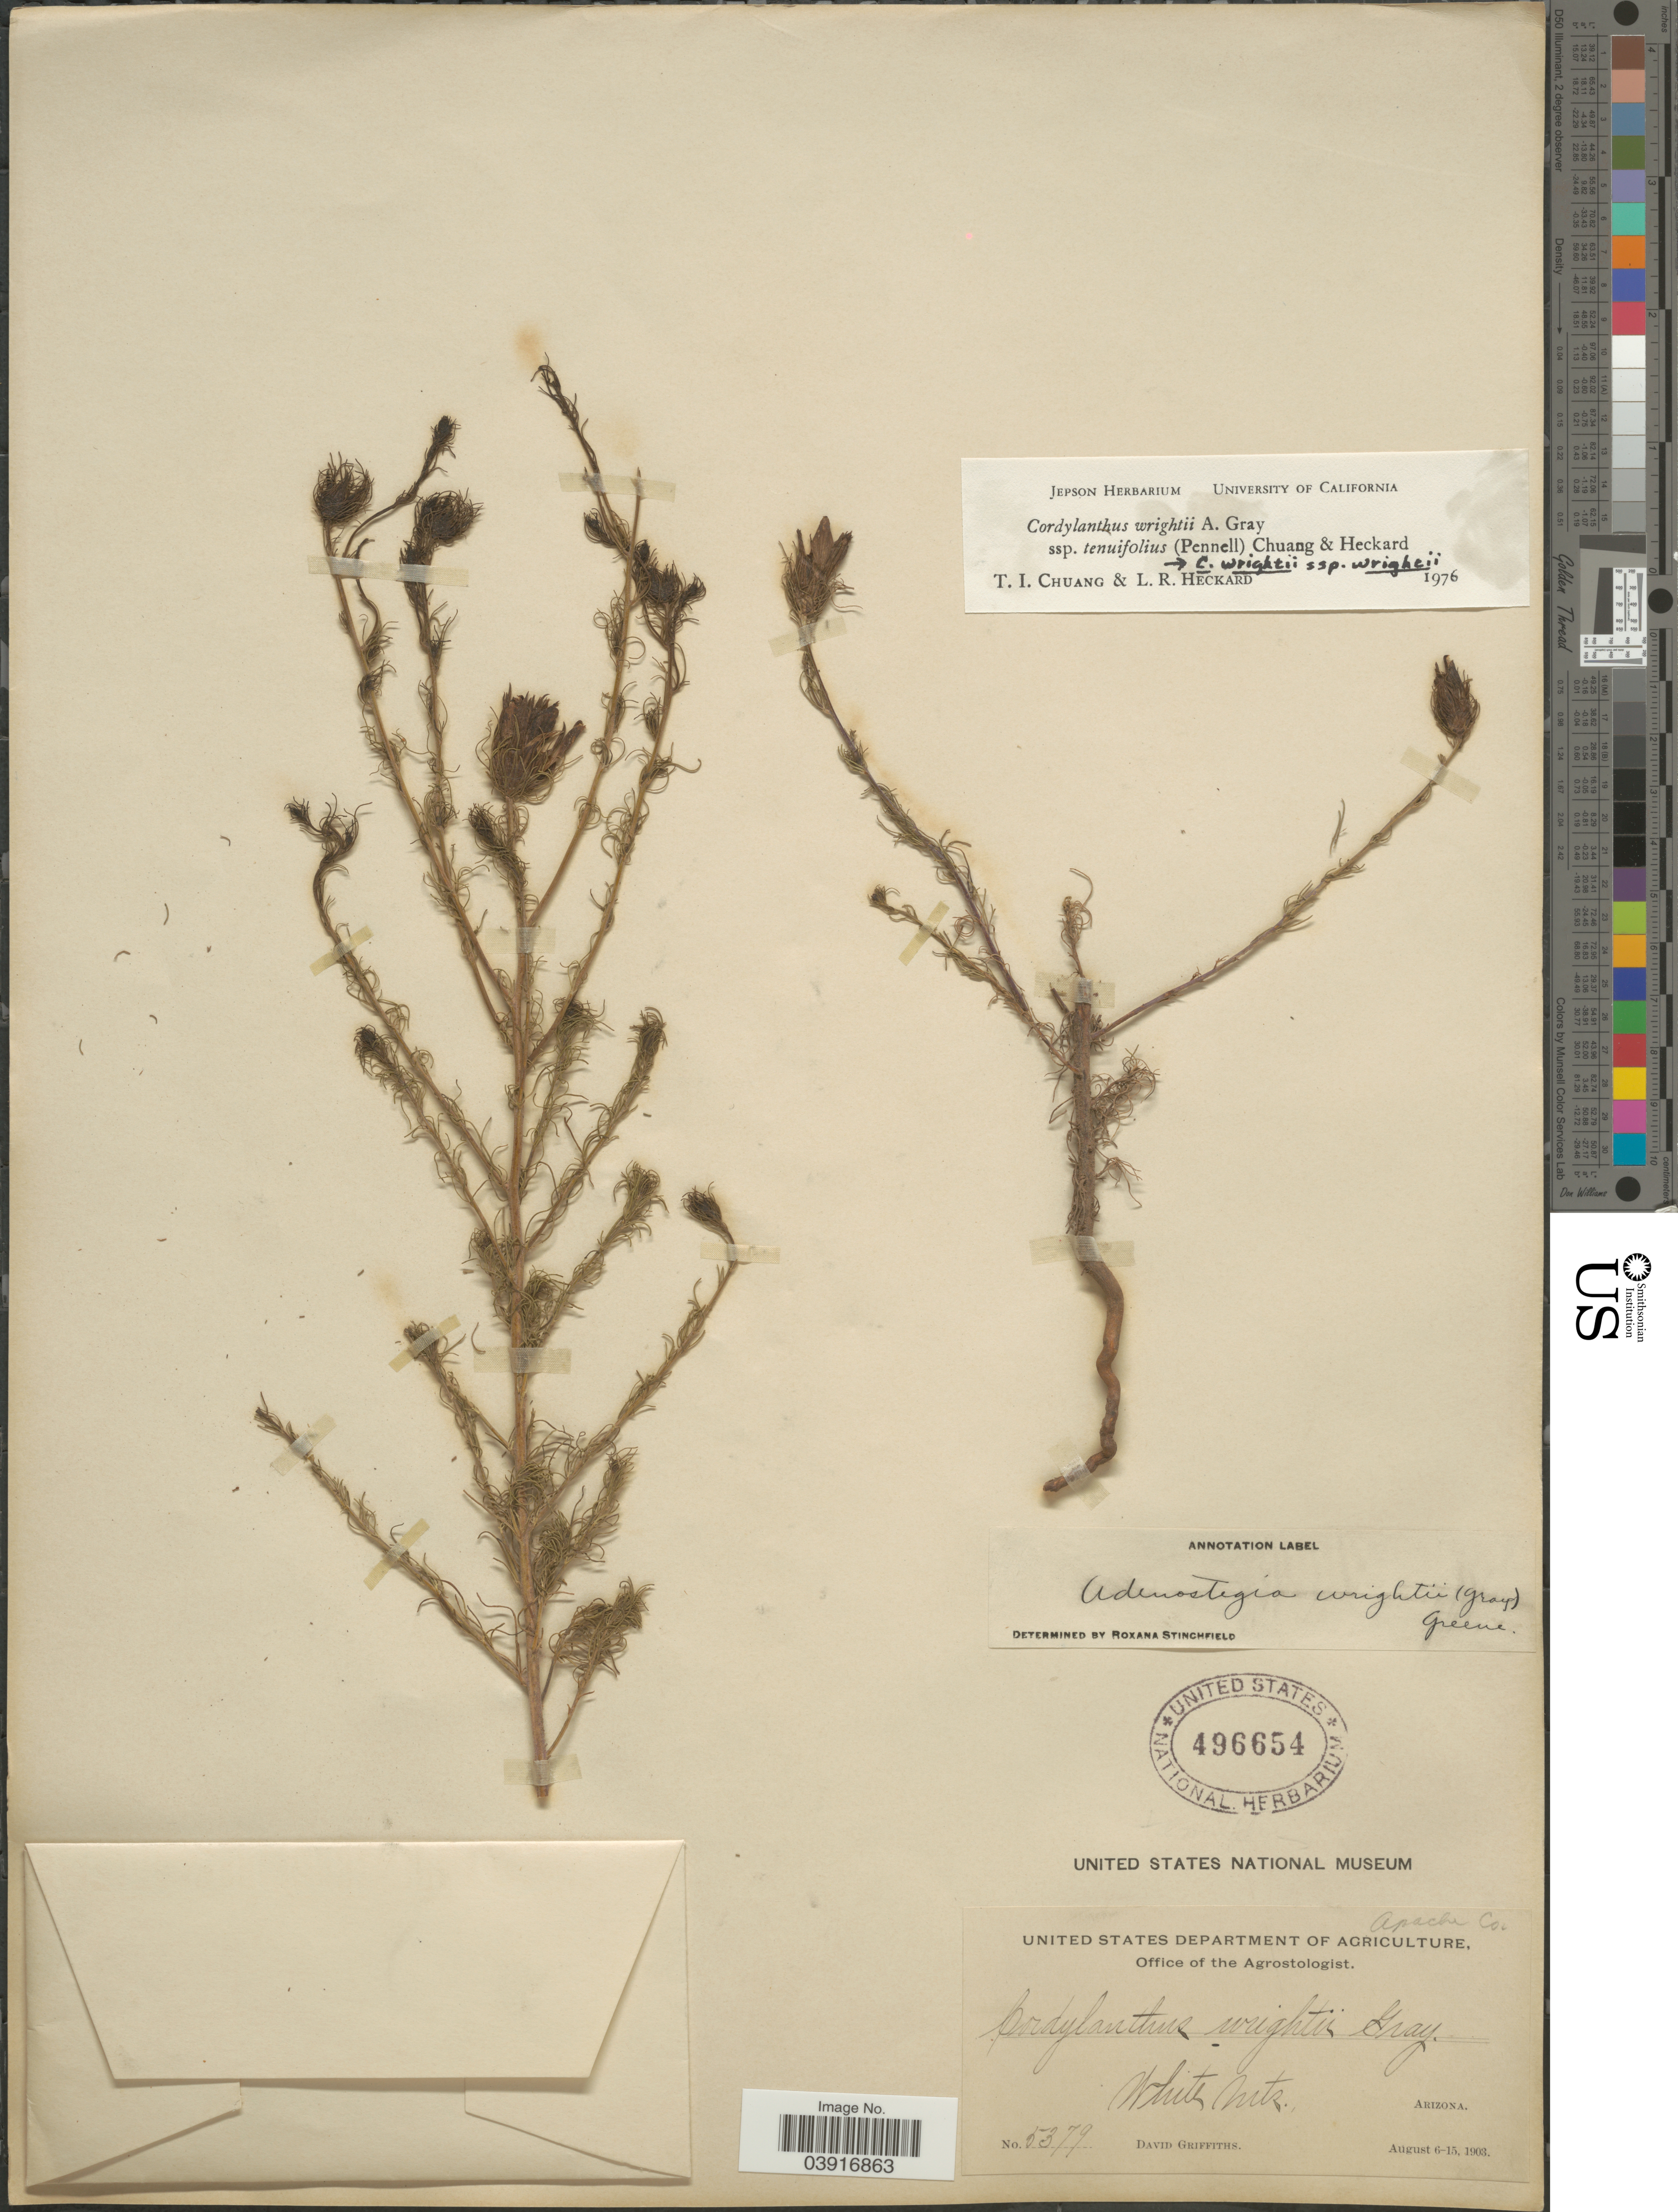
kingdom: Plantae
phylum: Tracheophyta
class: Magnoliopsida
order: Lamiales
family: Orobanchaceae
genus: Cordylanthus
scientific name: Cordylanthus wrightii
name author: A. Gray in Emory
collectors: D. Griffiths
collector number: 5379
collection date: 1903-08-06/1903-08-15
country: United States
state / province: Arizona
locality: Apache Co. White Mts.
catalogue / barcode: US 496654